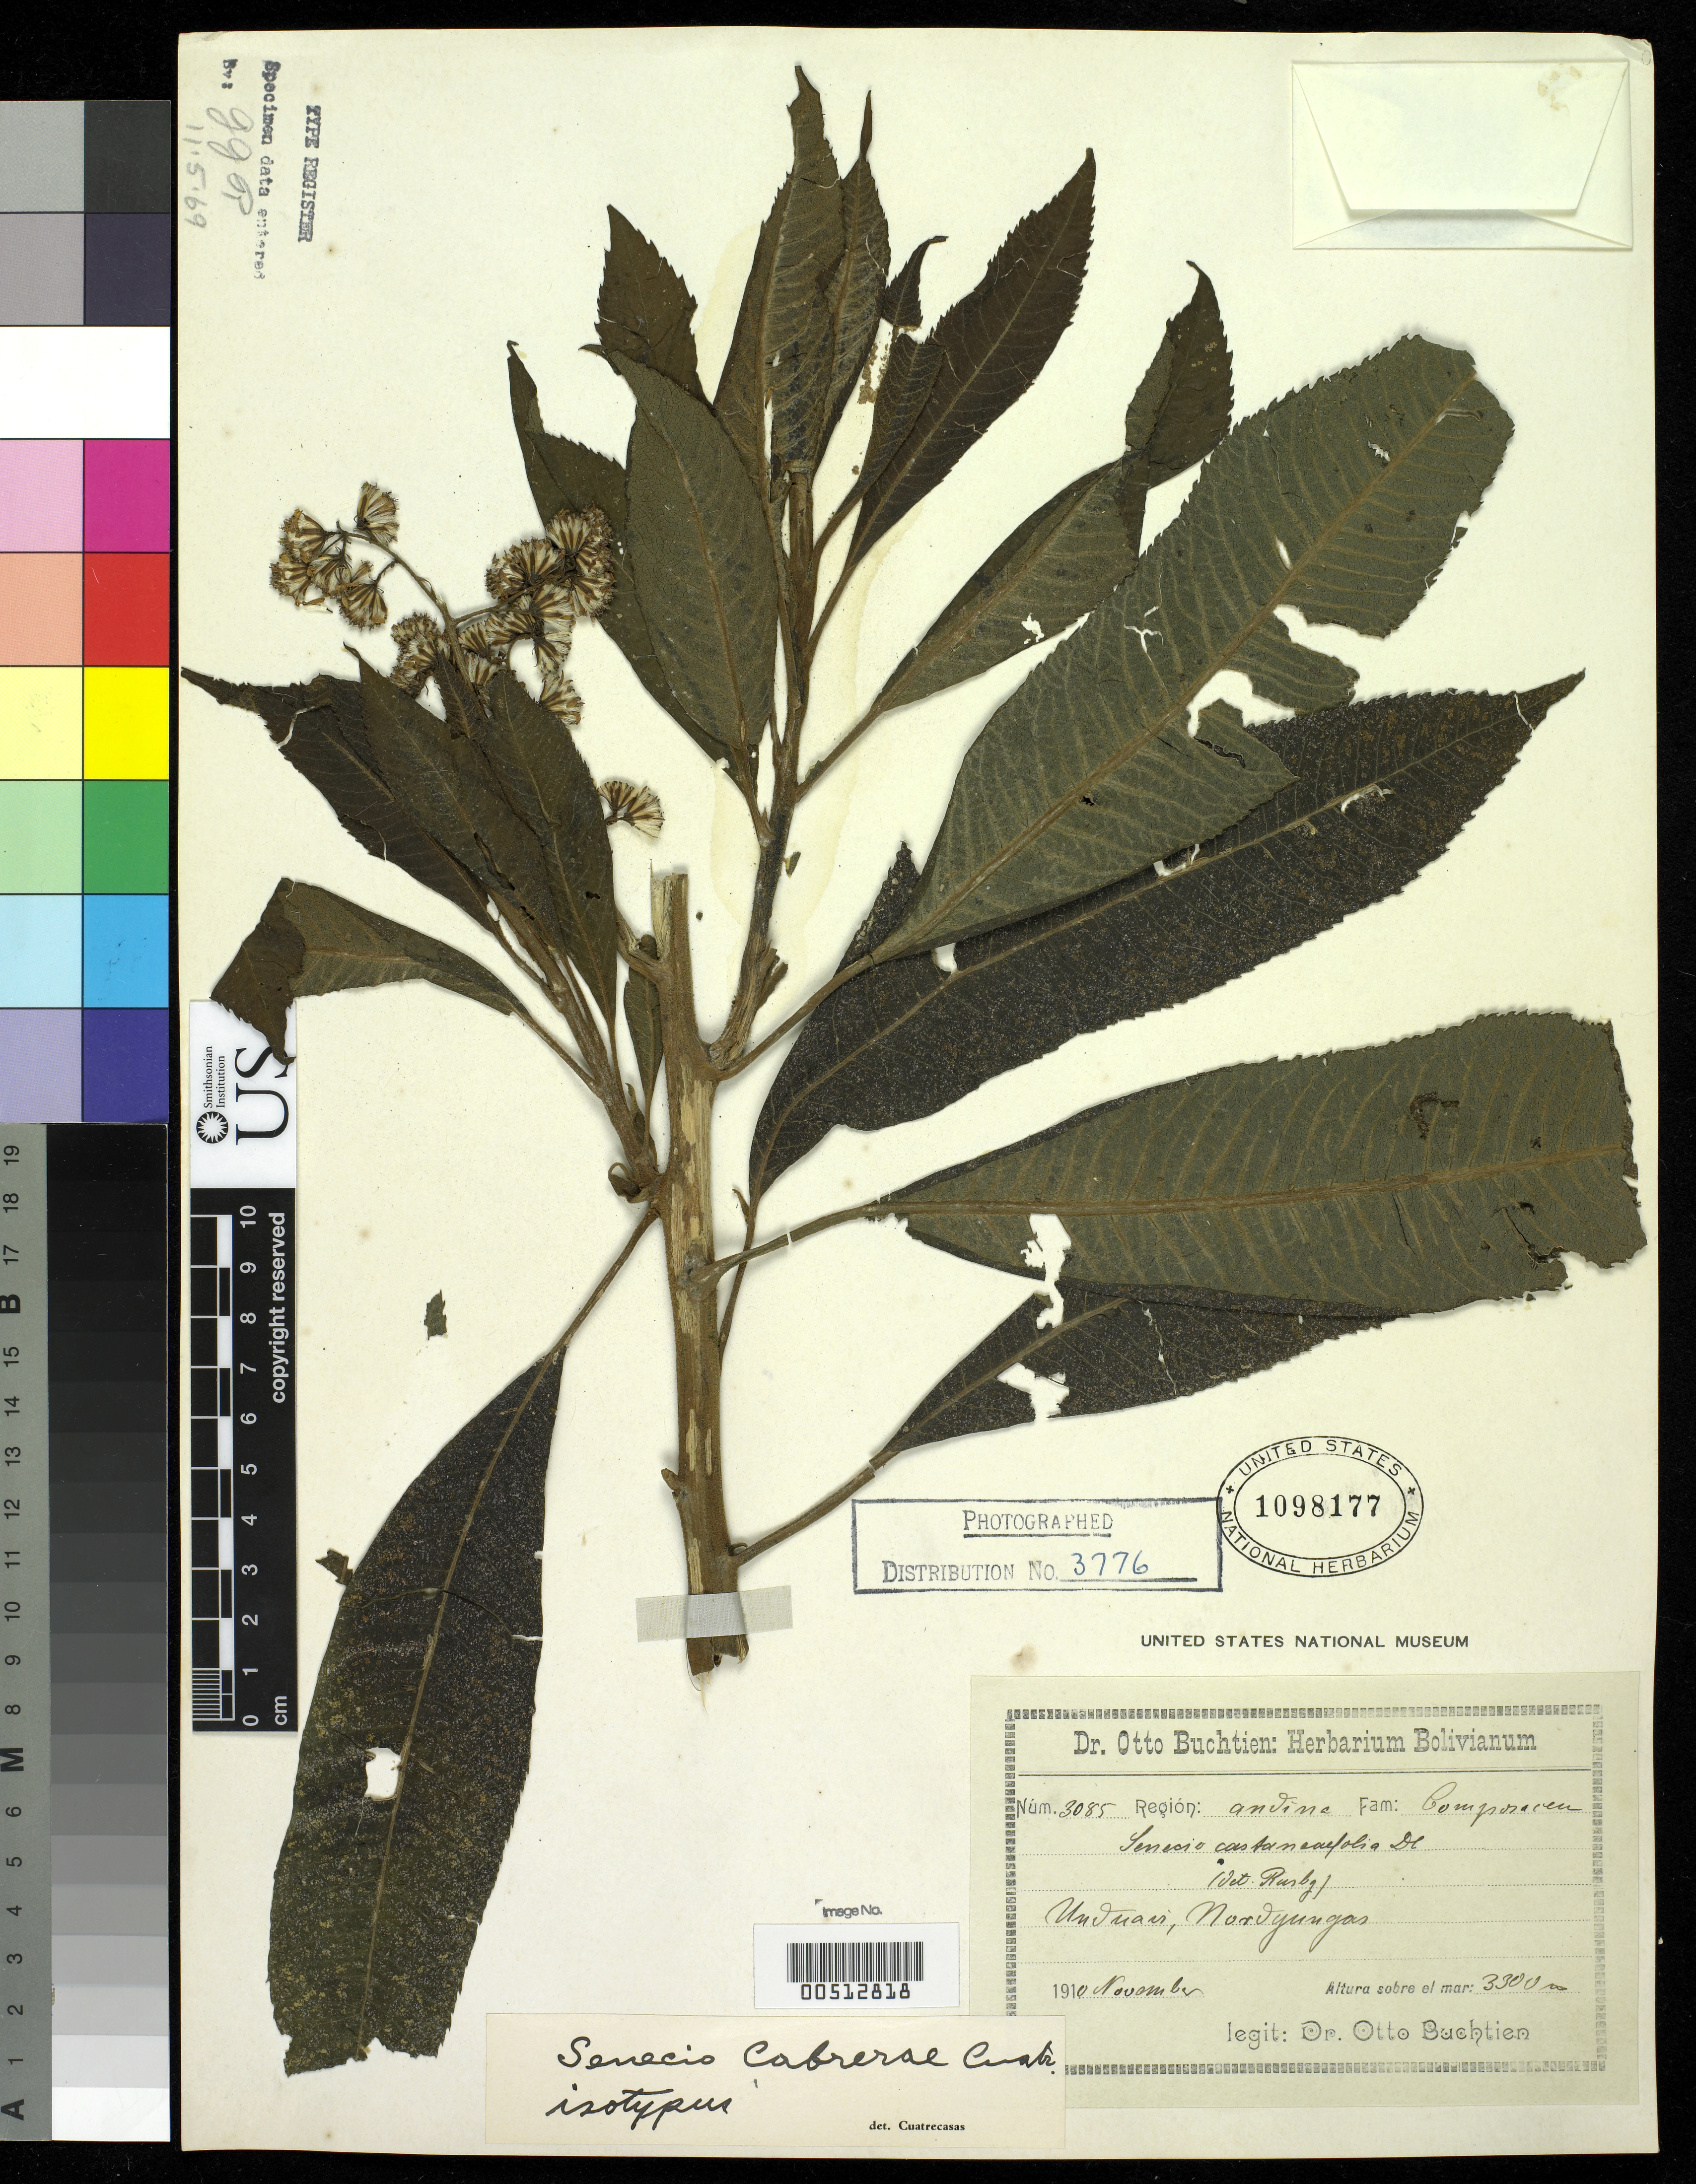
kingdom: Plantae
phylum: Tracheophyta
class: Magnoliopsida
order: Asterales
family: Asteraceae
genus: Senecio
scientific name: Senecio cabrerae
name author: Cuatrec.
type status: Isotype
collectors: O. Buchtien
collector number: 3085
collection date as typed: Nov 1910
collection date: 1910-11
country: Bolivia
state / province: La Paz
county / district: Nor Yungas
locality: Unduavi, Nor Yungas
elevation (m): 3300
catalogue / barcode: US 1098177